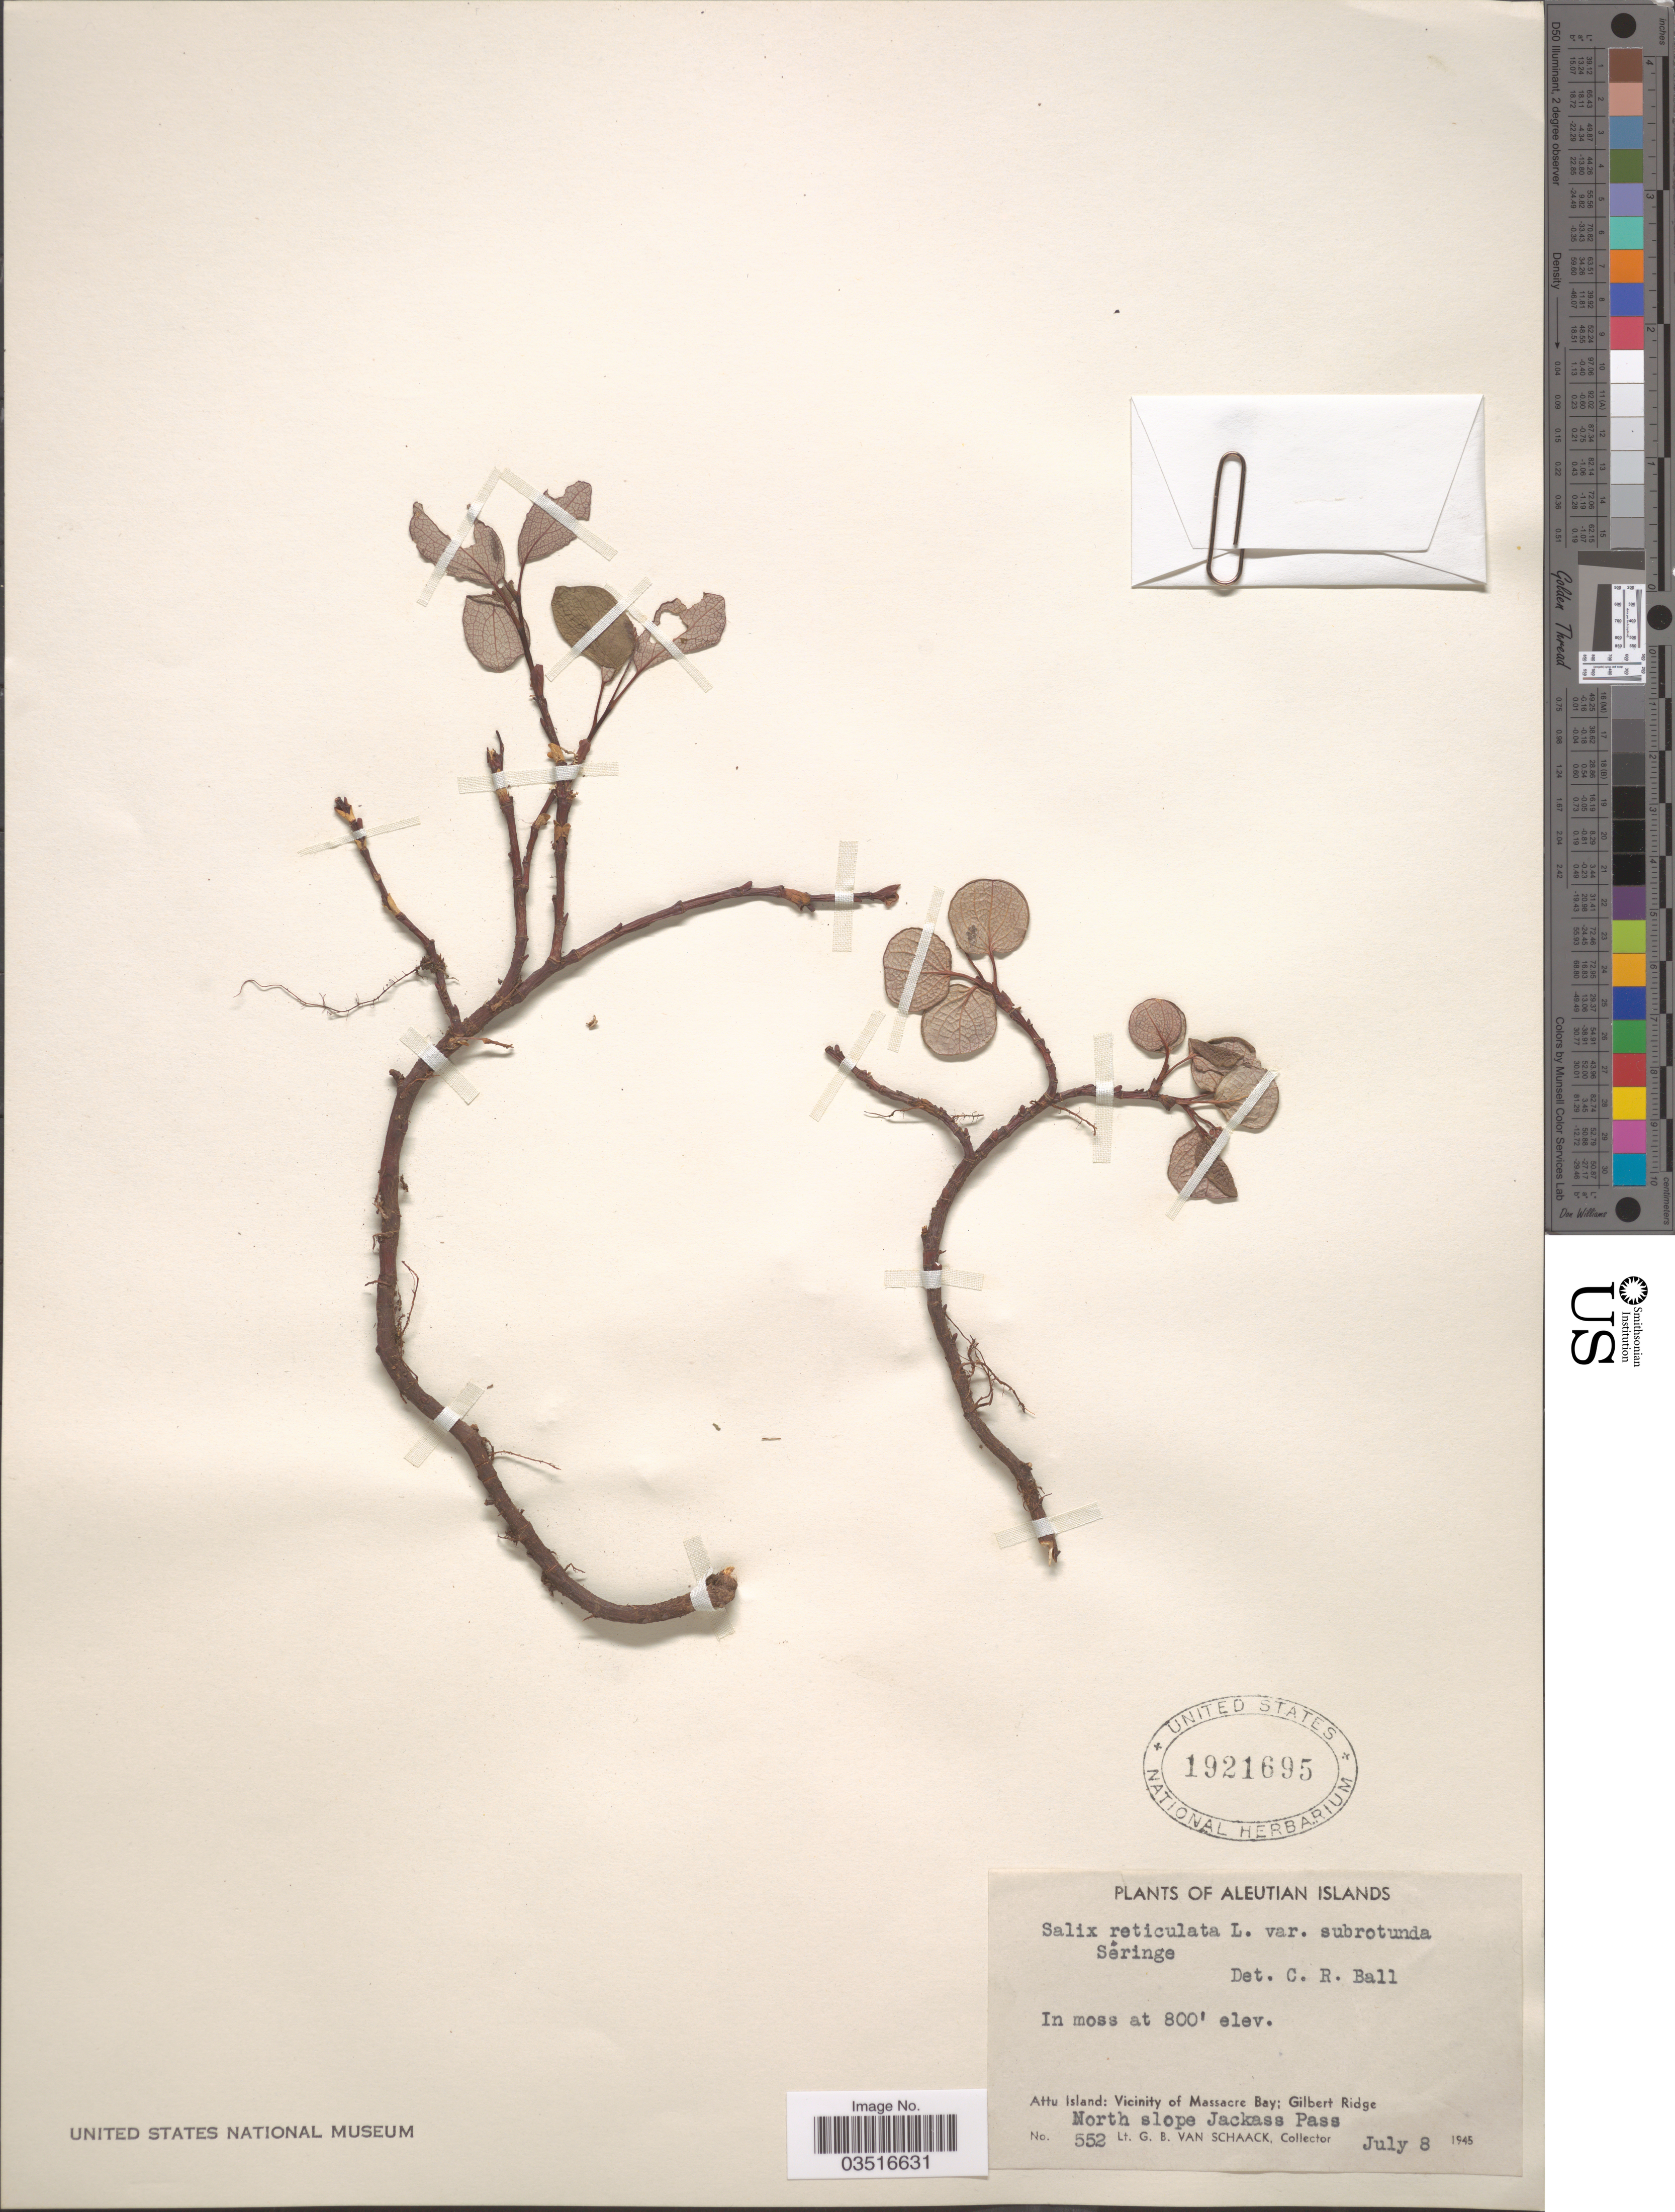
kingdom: Plantae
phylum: Tracheophyta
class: Magnoliopsida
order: Malpighiales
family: Salicaceae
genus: Salix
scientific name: Salix reticulata var. subrotunda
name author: Ser.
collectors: G. Van Schaack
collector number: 552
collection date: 1945-07-08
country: United States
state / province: Alaska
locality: Aleutian Islands. Attu Island: Vicinity of Massacre Bay; Gilbert Ridge. North slope Jackass Pass.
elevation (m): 244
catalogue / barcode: US 1921695